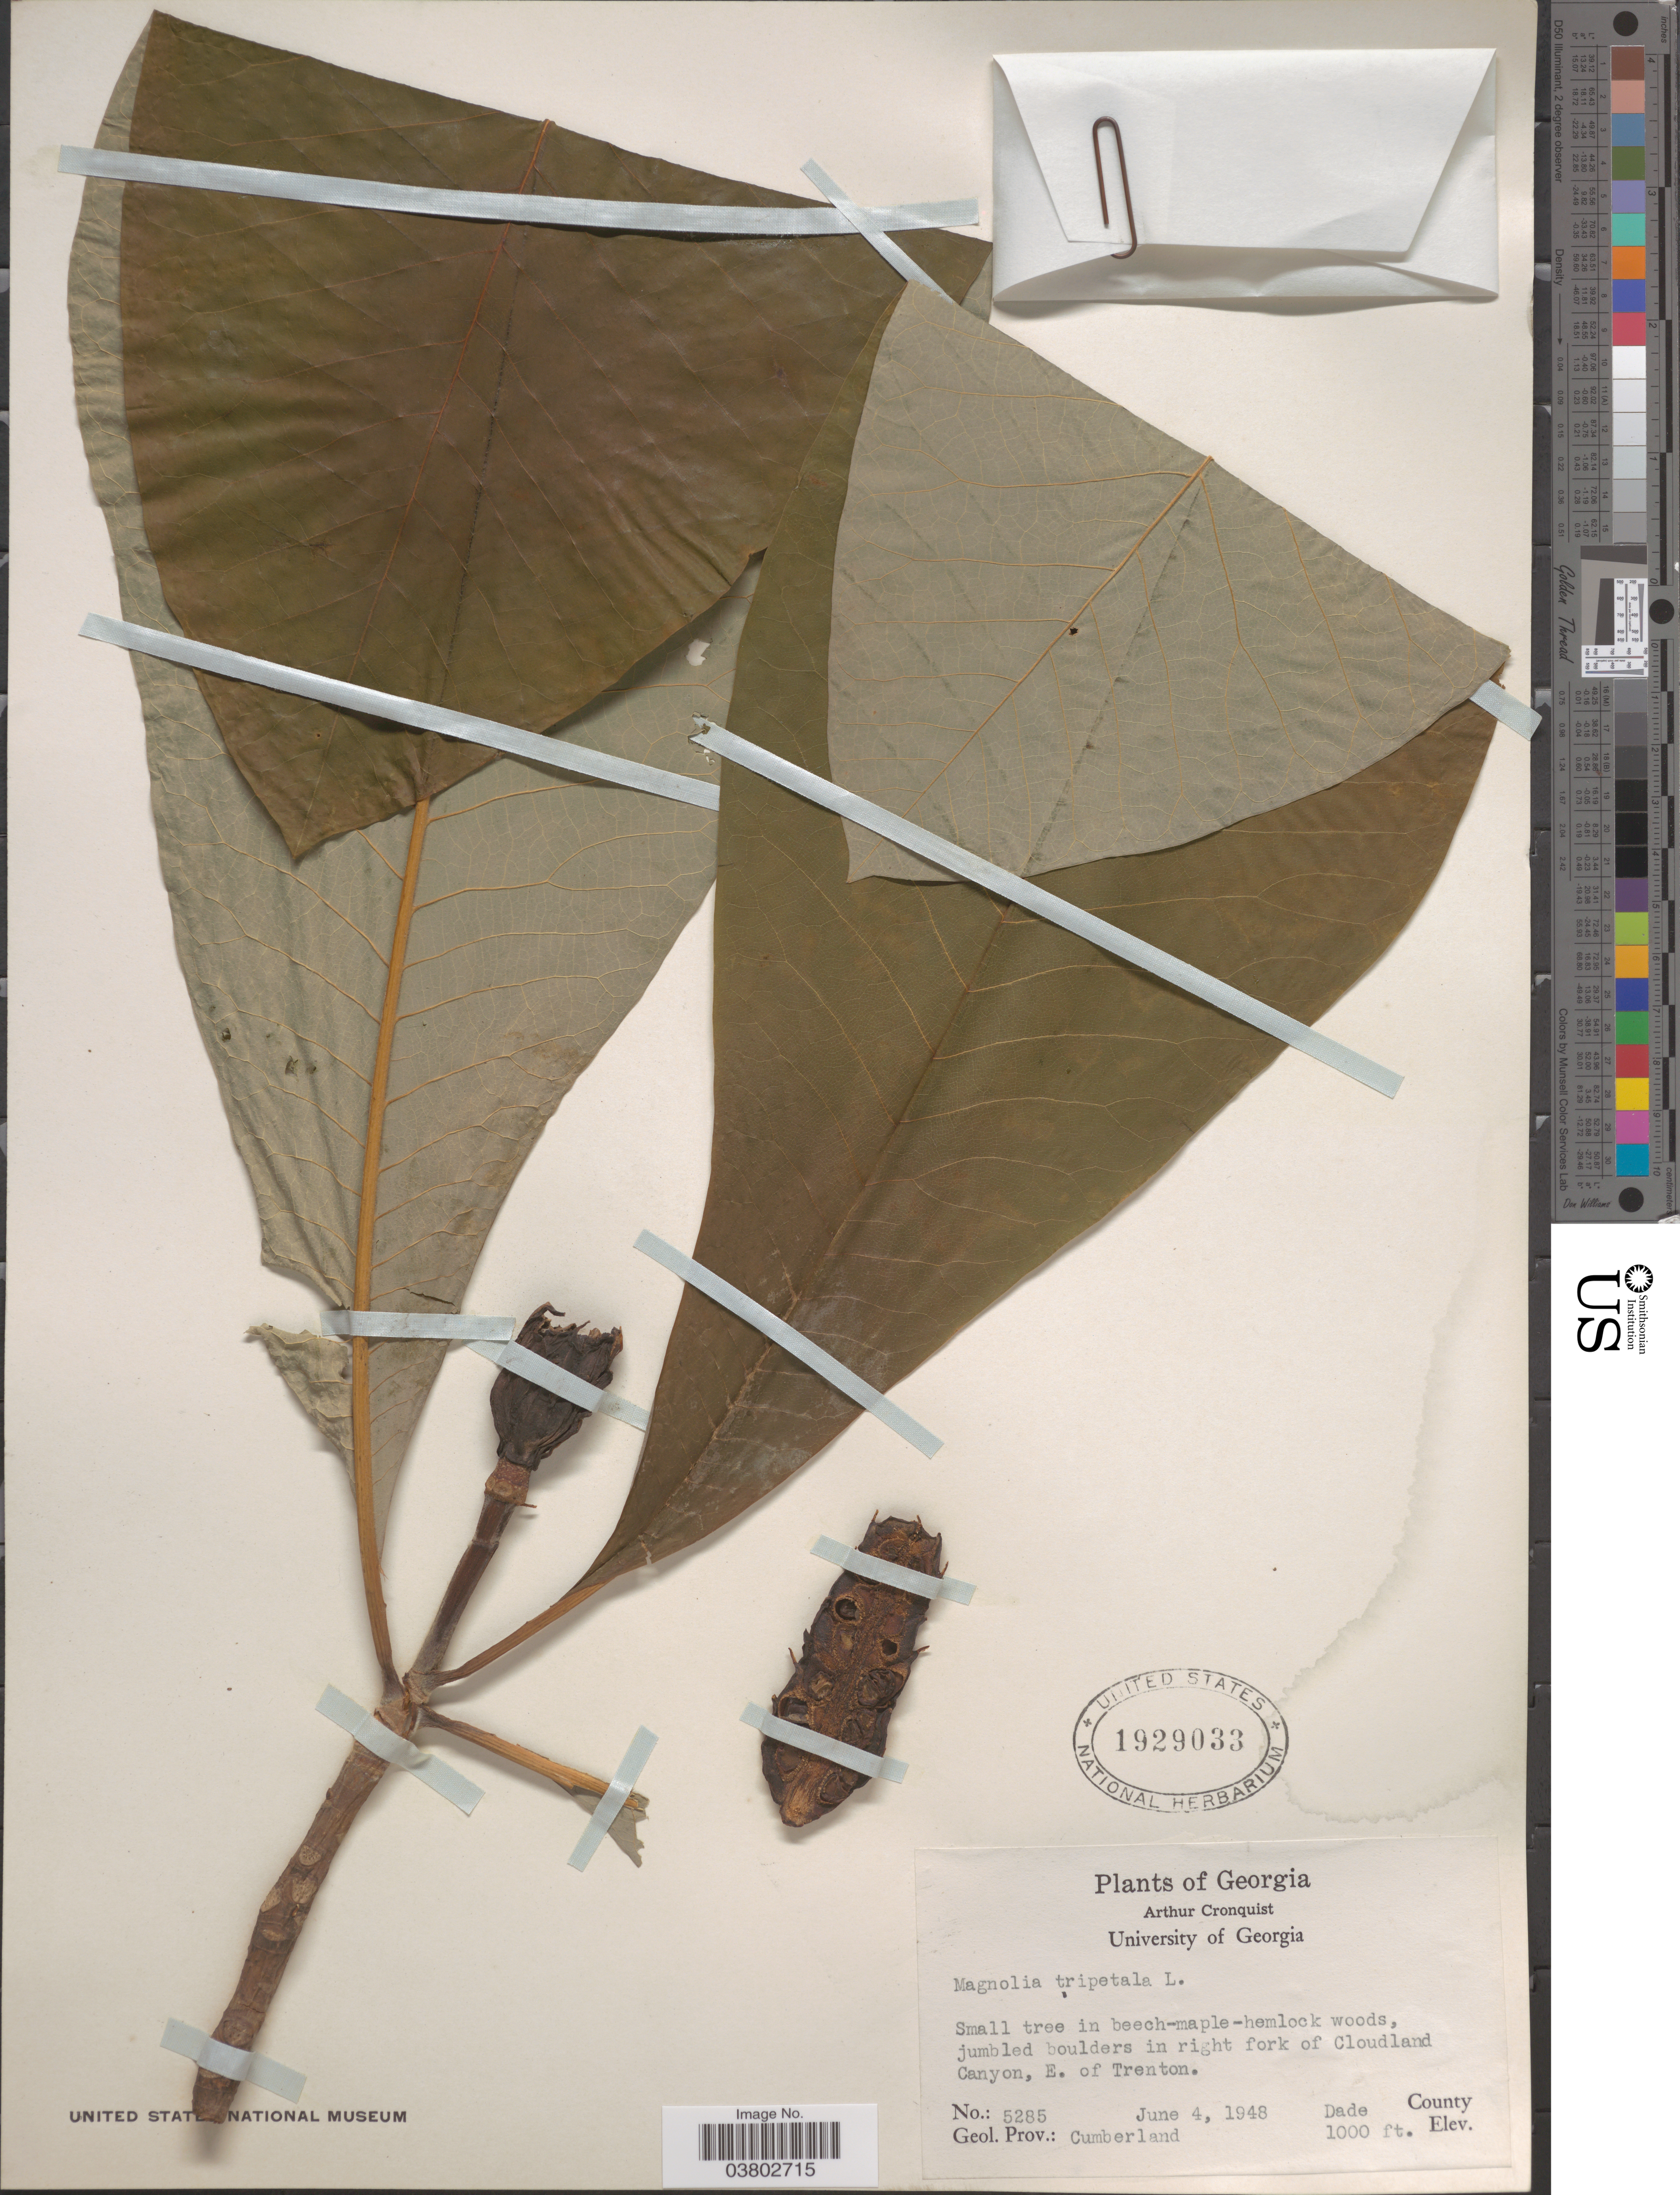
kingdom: Plantae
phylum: Tracheophyta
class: Magnoliopsida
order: Magnoliales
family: Magnoliaceae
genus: Magnolia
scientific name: Magnolia tripetala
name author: L.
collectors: A. J. Cronquist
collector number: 5285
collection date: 1948-06-04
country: United States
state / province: Georgia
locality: In right fork of Cloudland Canyon, E. of Trenton. Dade County. Geol. Prov.: Cumberland.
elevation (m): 305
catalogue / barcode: US 1929033